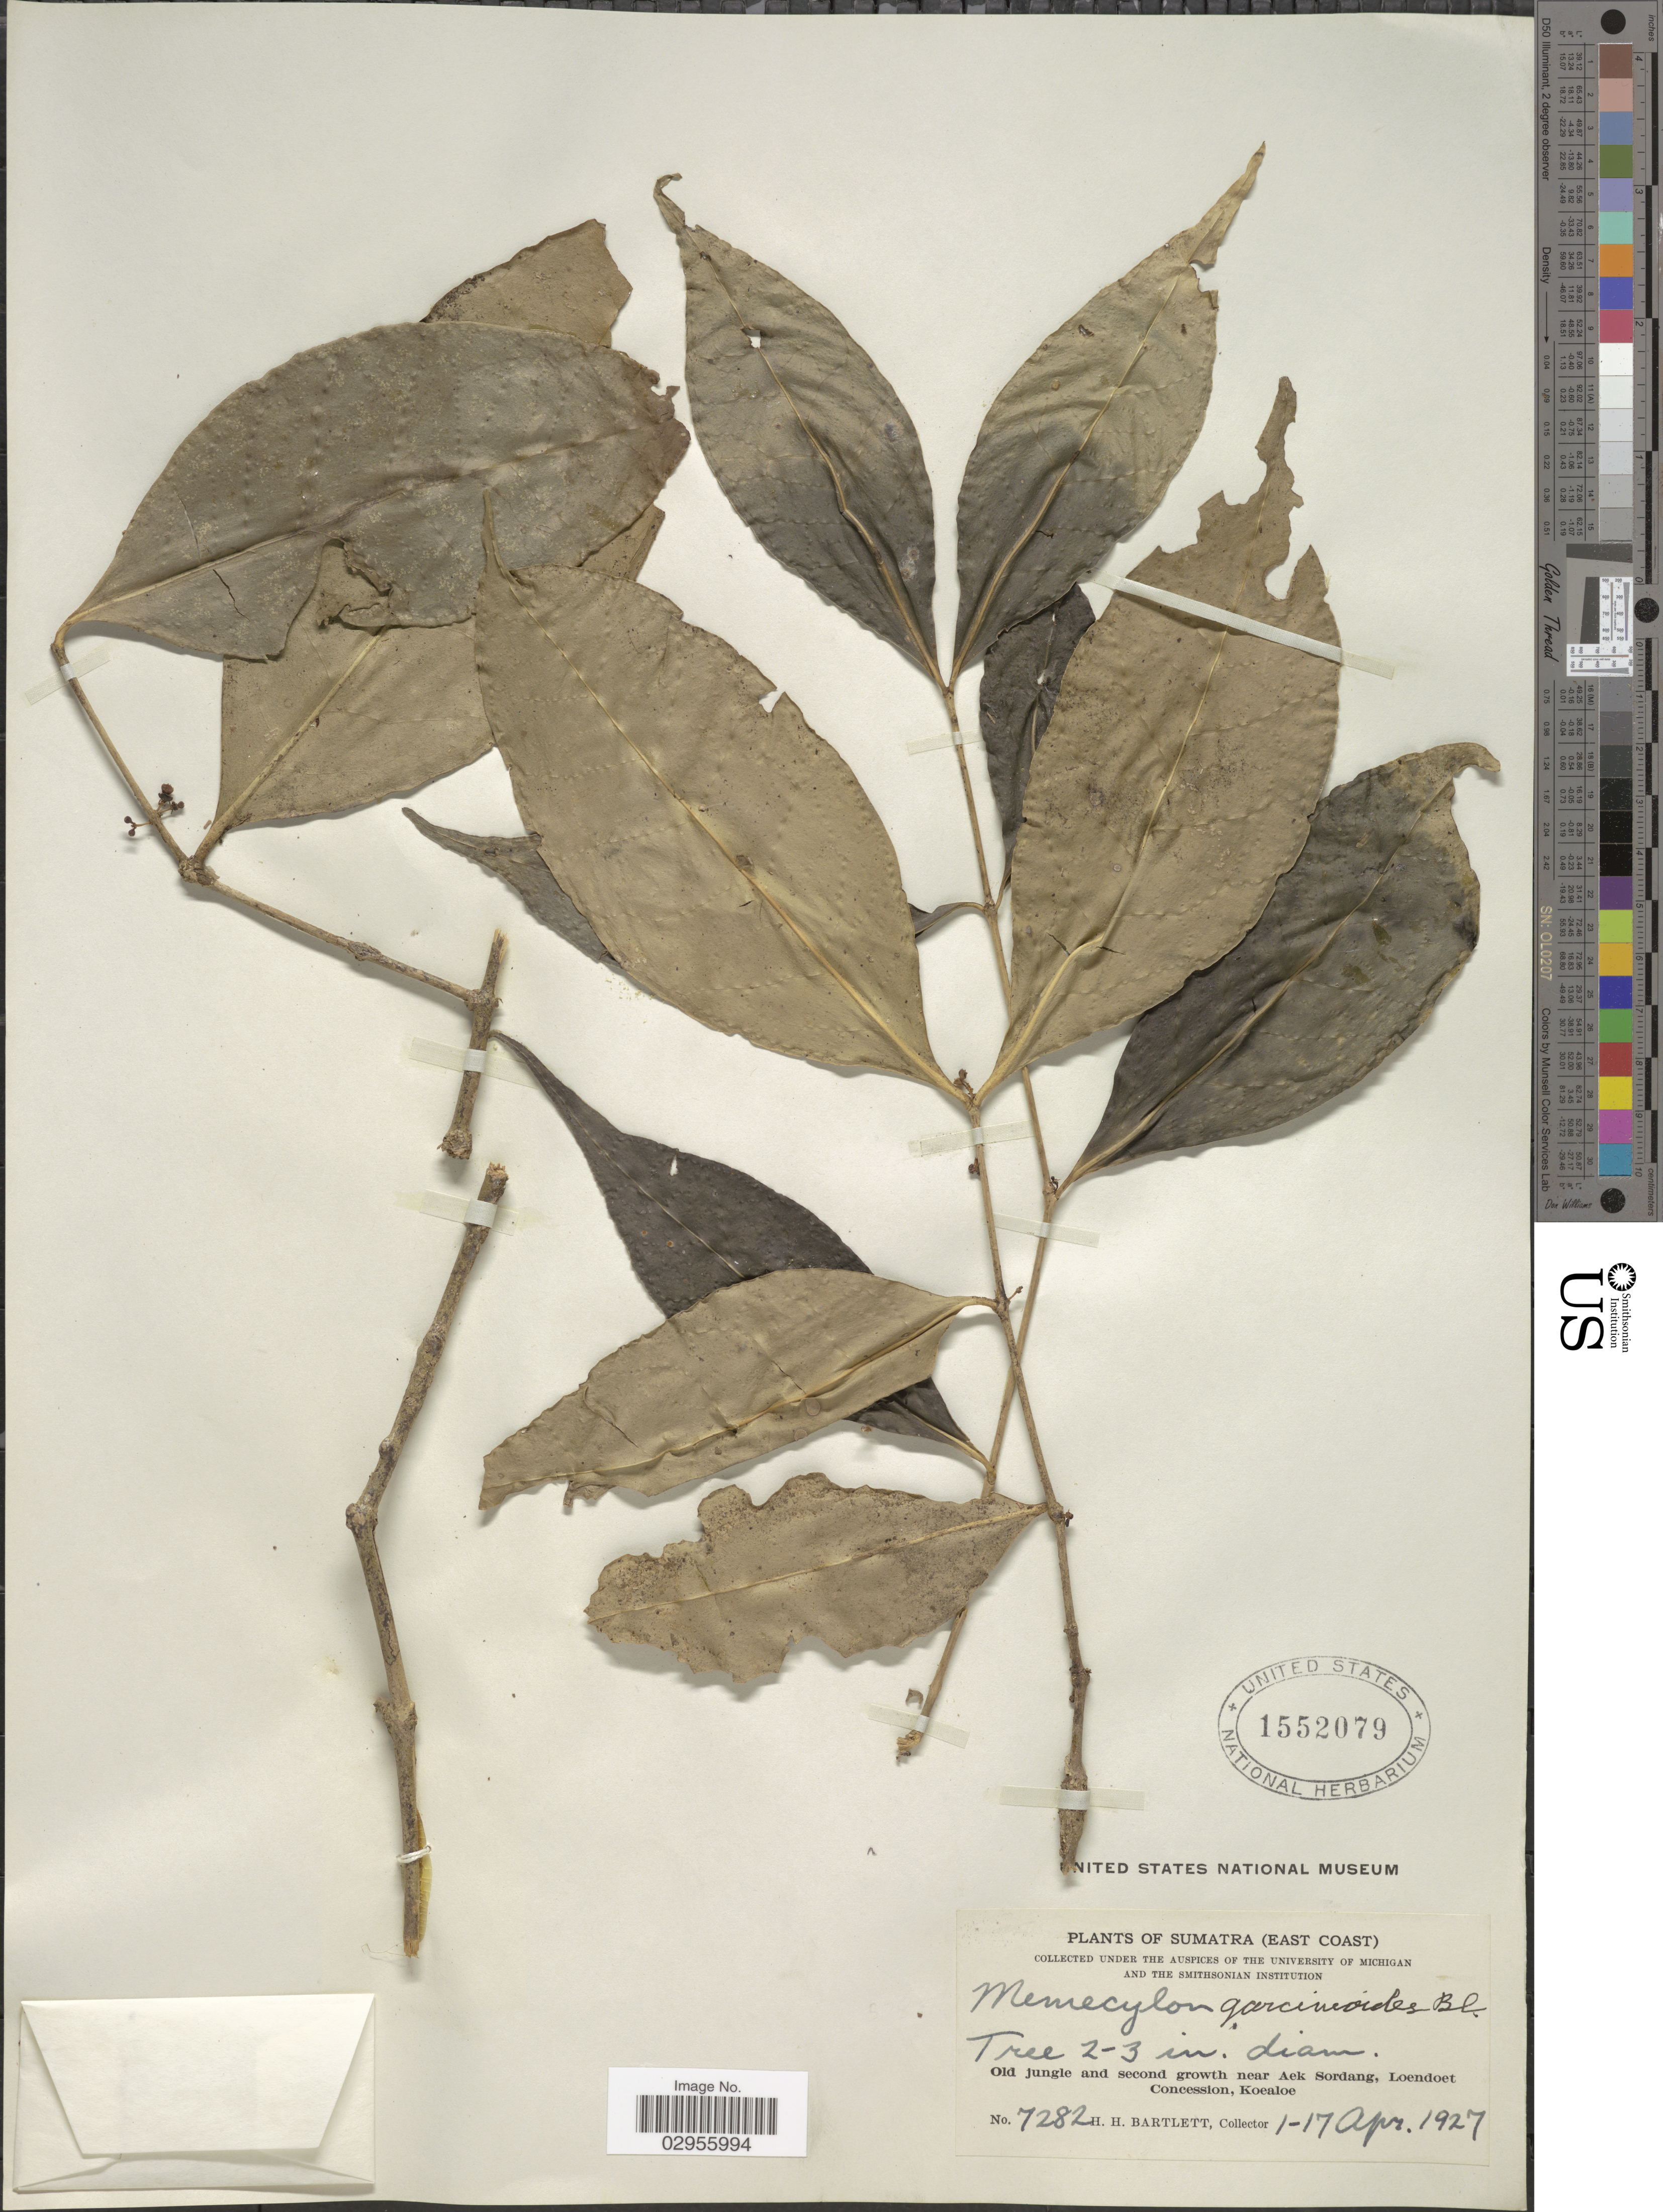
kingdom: Plantae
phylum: Tracheophyta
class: Magnoliopsida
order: Myrtales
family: Melastomataceae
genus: Memecylon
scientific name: Memecylon garcinioides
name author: Blume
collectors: H. H. Bartlett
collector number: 7282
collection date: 1927-04-01/1927-04-17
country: Indonesia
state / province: Sumatra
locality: East Coast. Old jungle and second growth near Aek Sordang, Loendoet Concession, Koealoe.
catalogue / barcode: US 1552079